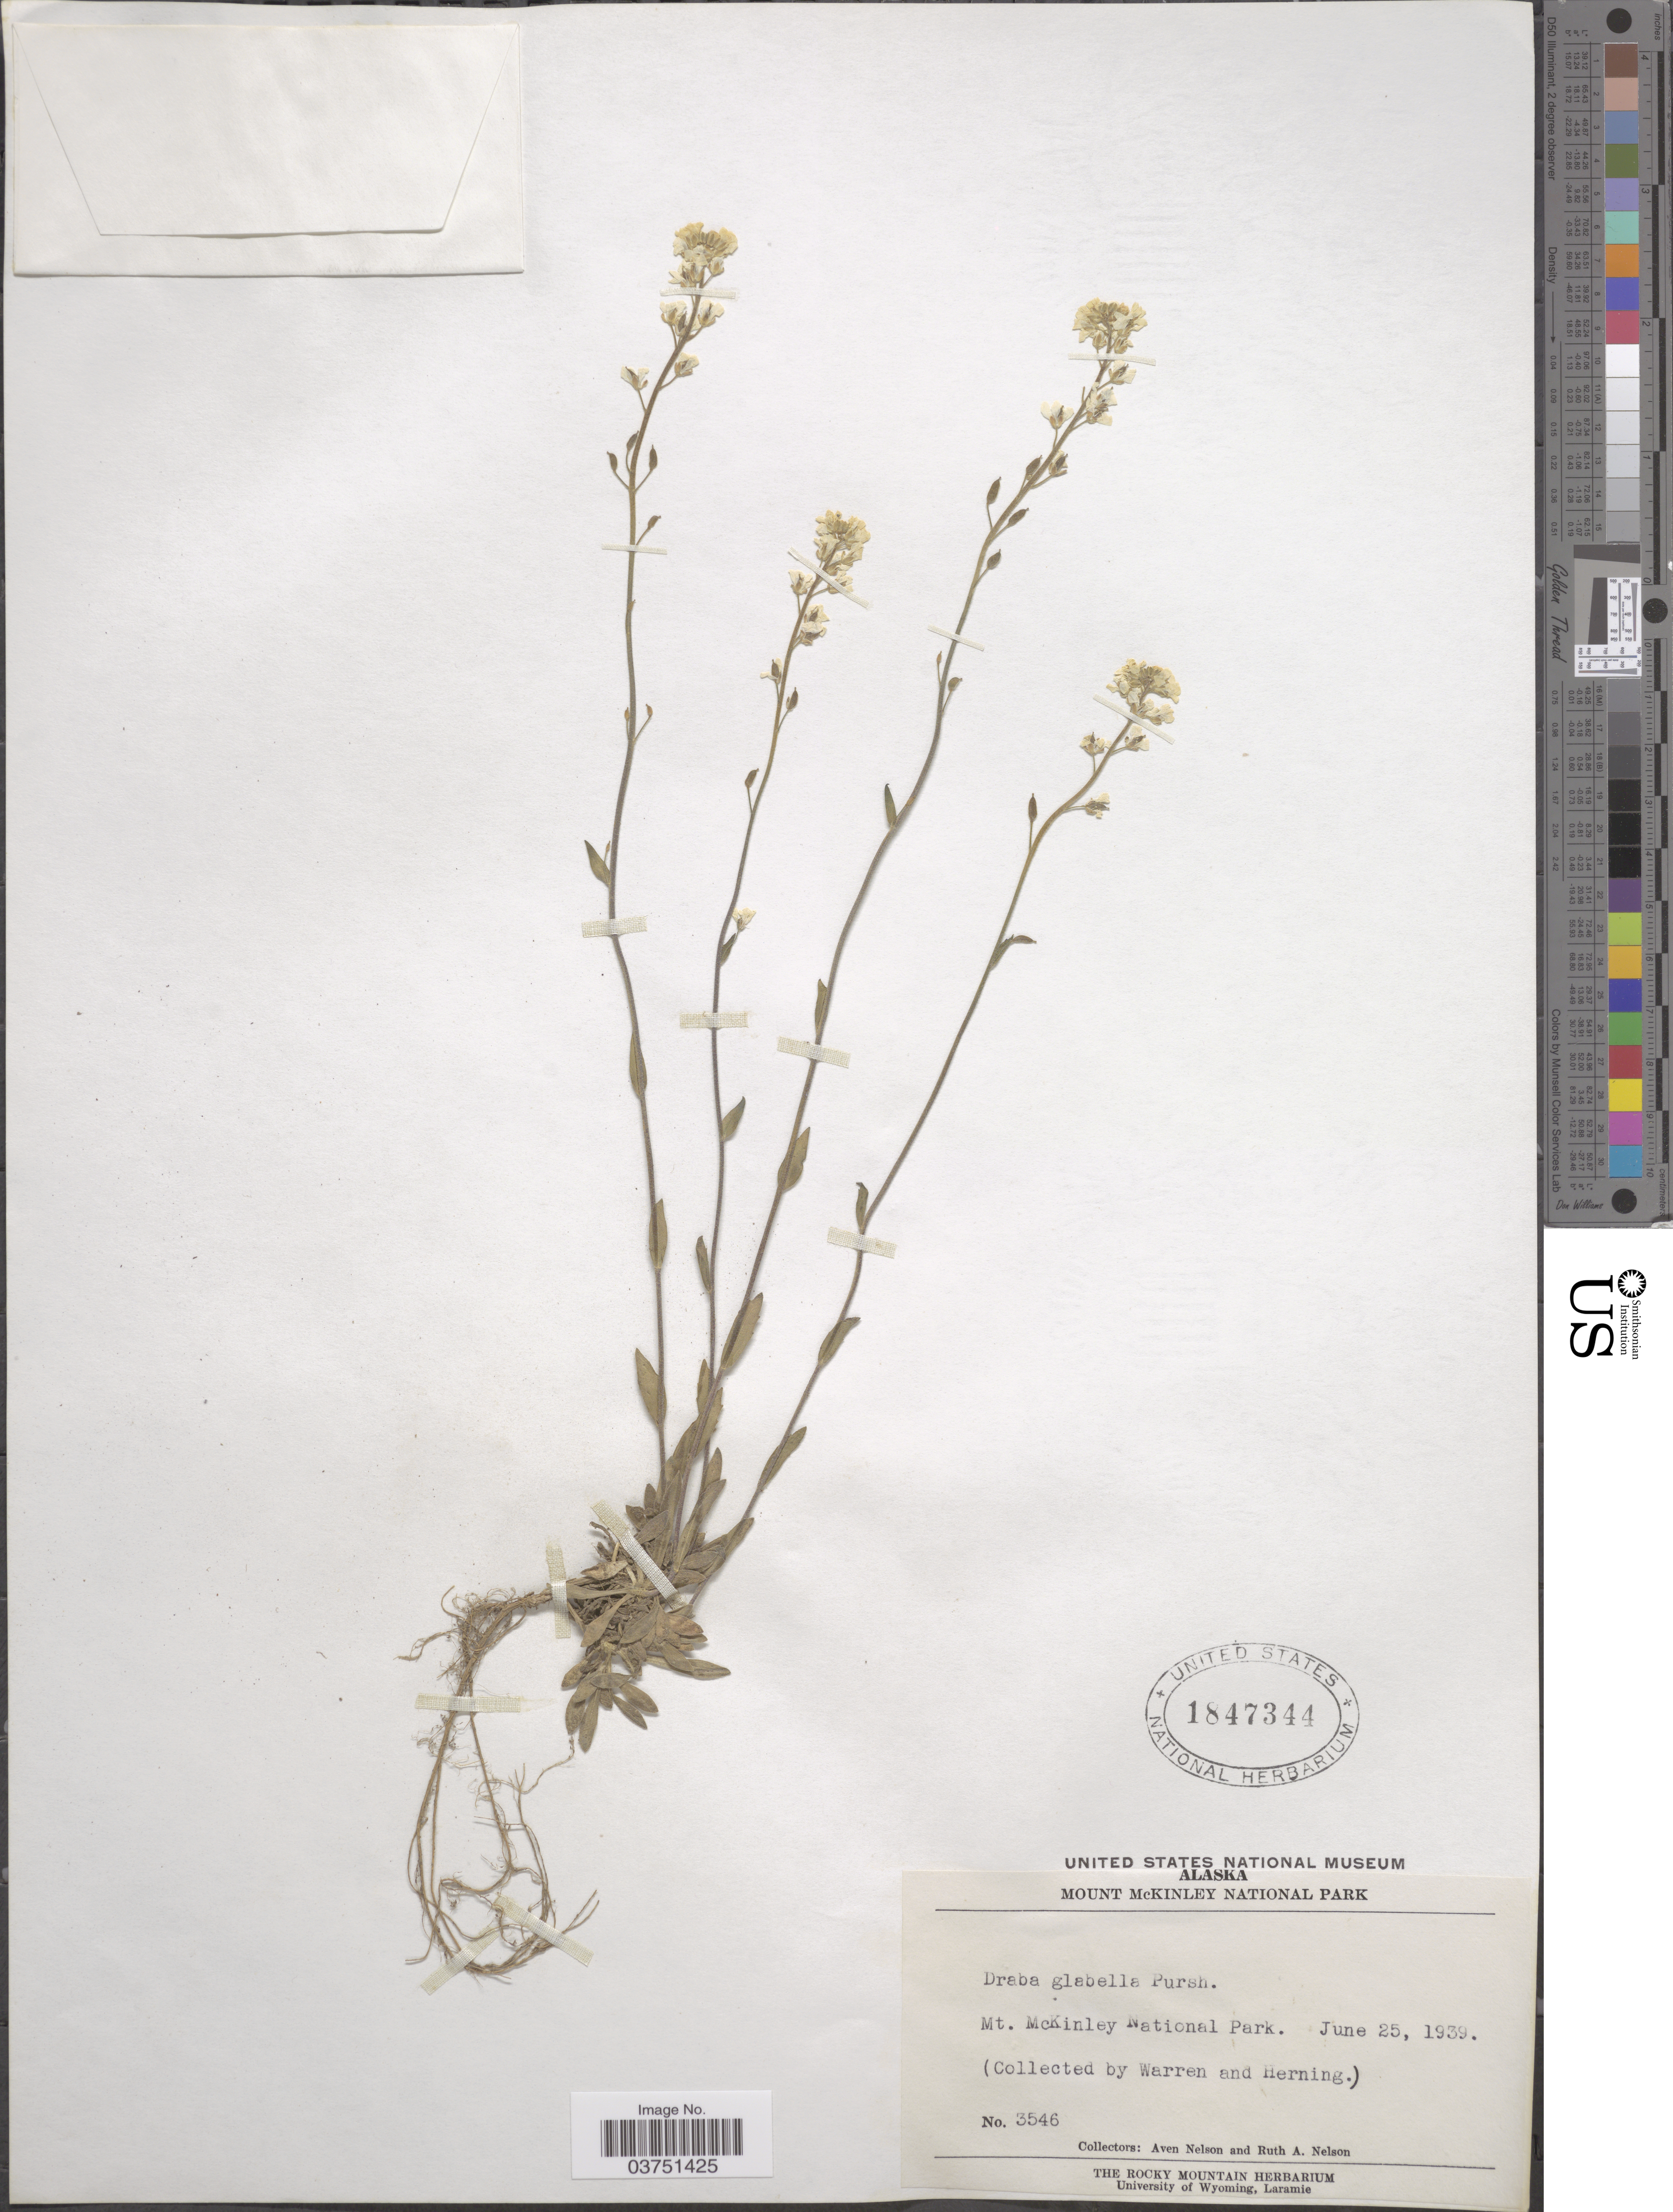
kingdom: Plantae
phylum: Tracheophyta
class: Magnoliopsida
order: Brassicales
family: Brassicaceae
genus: Draba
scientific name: Draba glabella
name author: Pursh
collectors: A. Nelson, R. A. Nelson, -. Warren & Herning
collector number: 3546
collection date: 1939-06-25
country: United States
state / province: Alaska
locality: Mount McKinley National Park.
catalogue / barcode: US 1847344